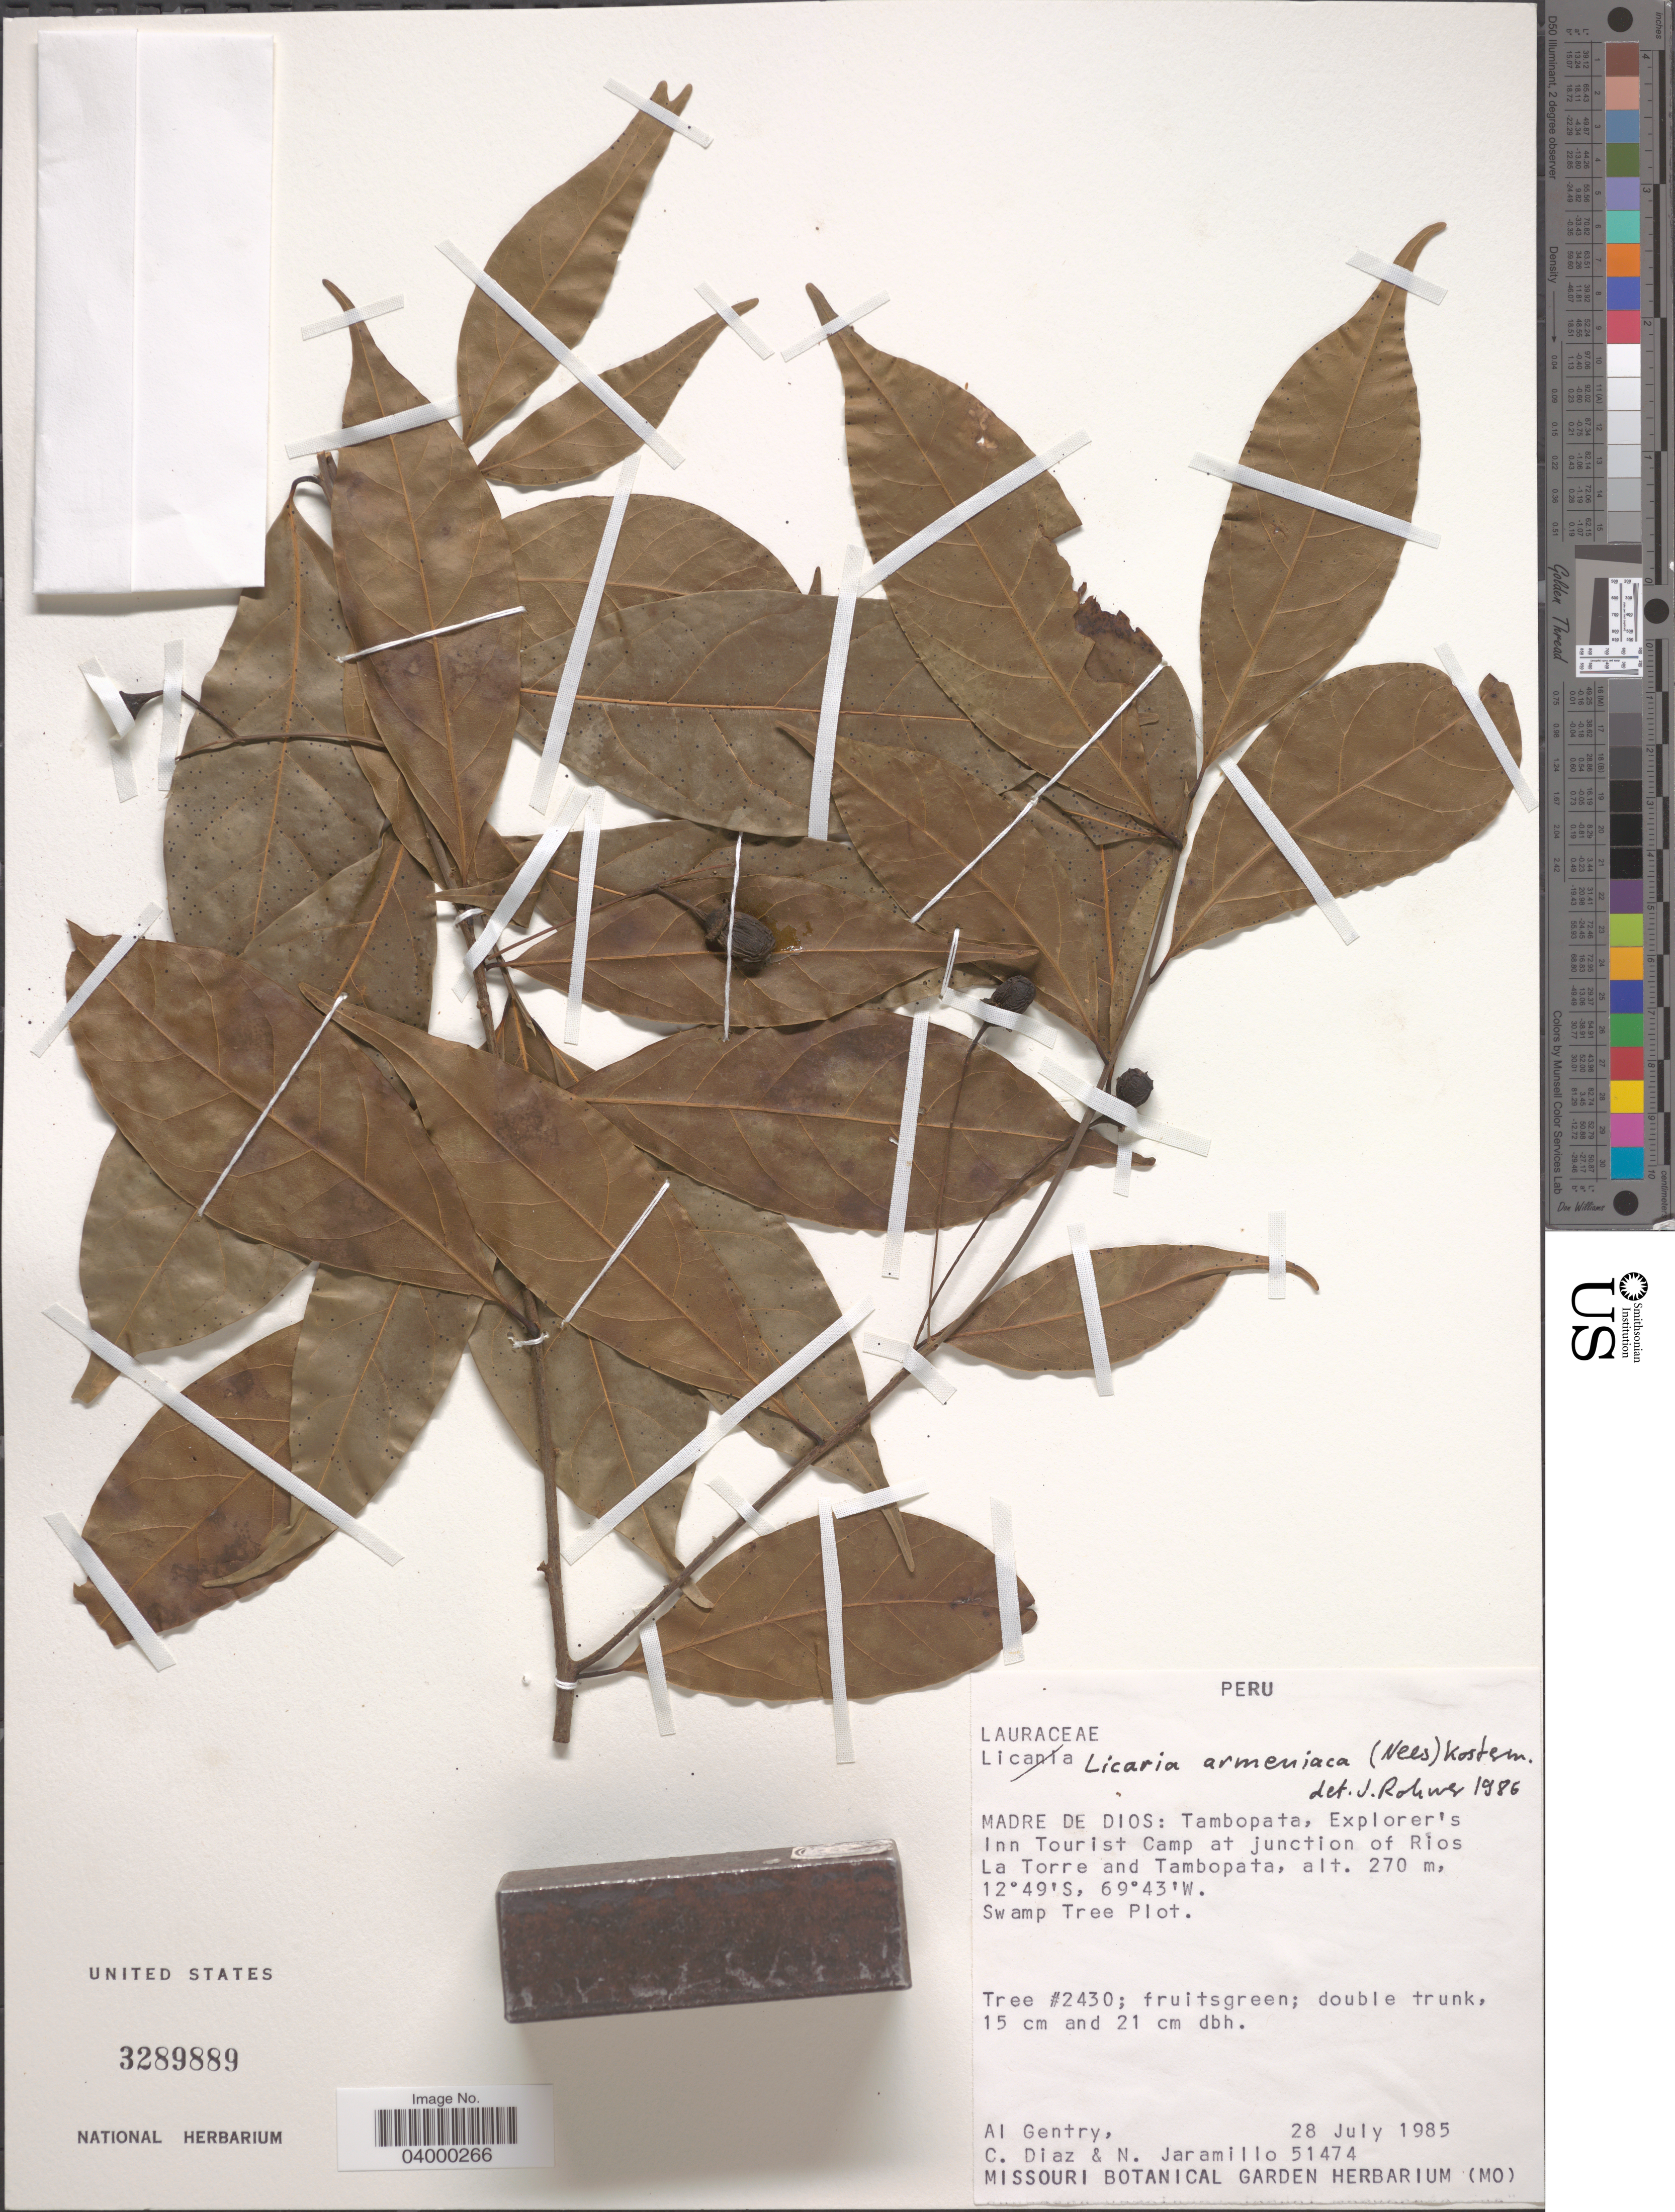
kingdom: Plantae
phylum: Tracheophyta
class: Magnoliopsida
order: Laurales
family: Lauraceae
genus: Licaria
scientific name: Licaria armeniaca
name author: (Nees) Kosterm.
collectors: A. H. Gentry, C. Díaz & N. Jaramillo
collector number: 51474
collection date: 1985-07-28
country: Peru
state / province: Madre de Dios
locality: Tambopata, Explorer's Inn Tourist Camp at junction of Rios La Torre and Tambopata. Swamp Tree Plot.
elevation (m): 270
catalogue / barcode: US 3289889